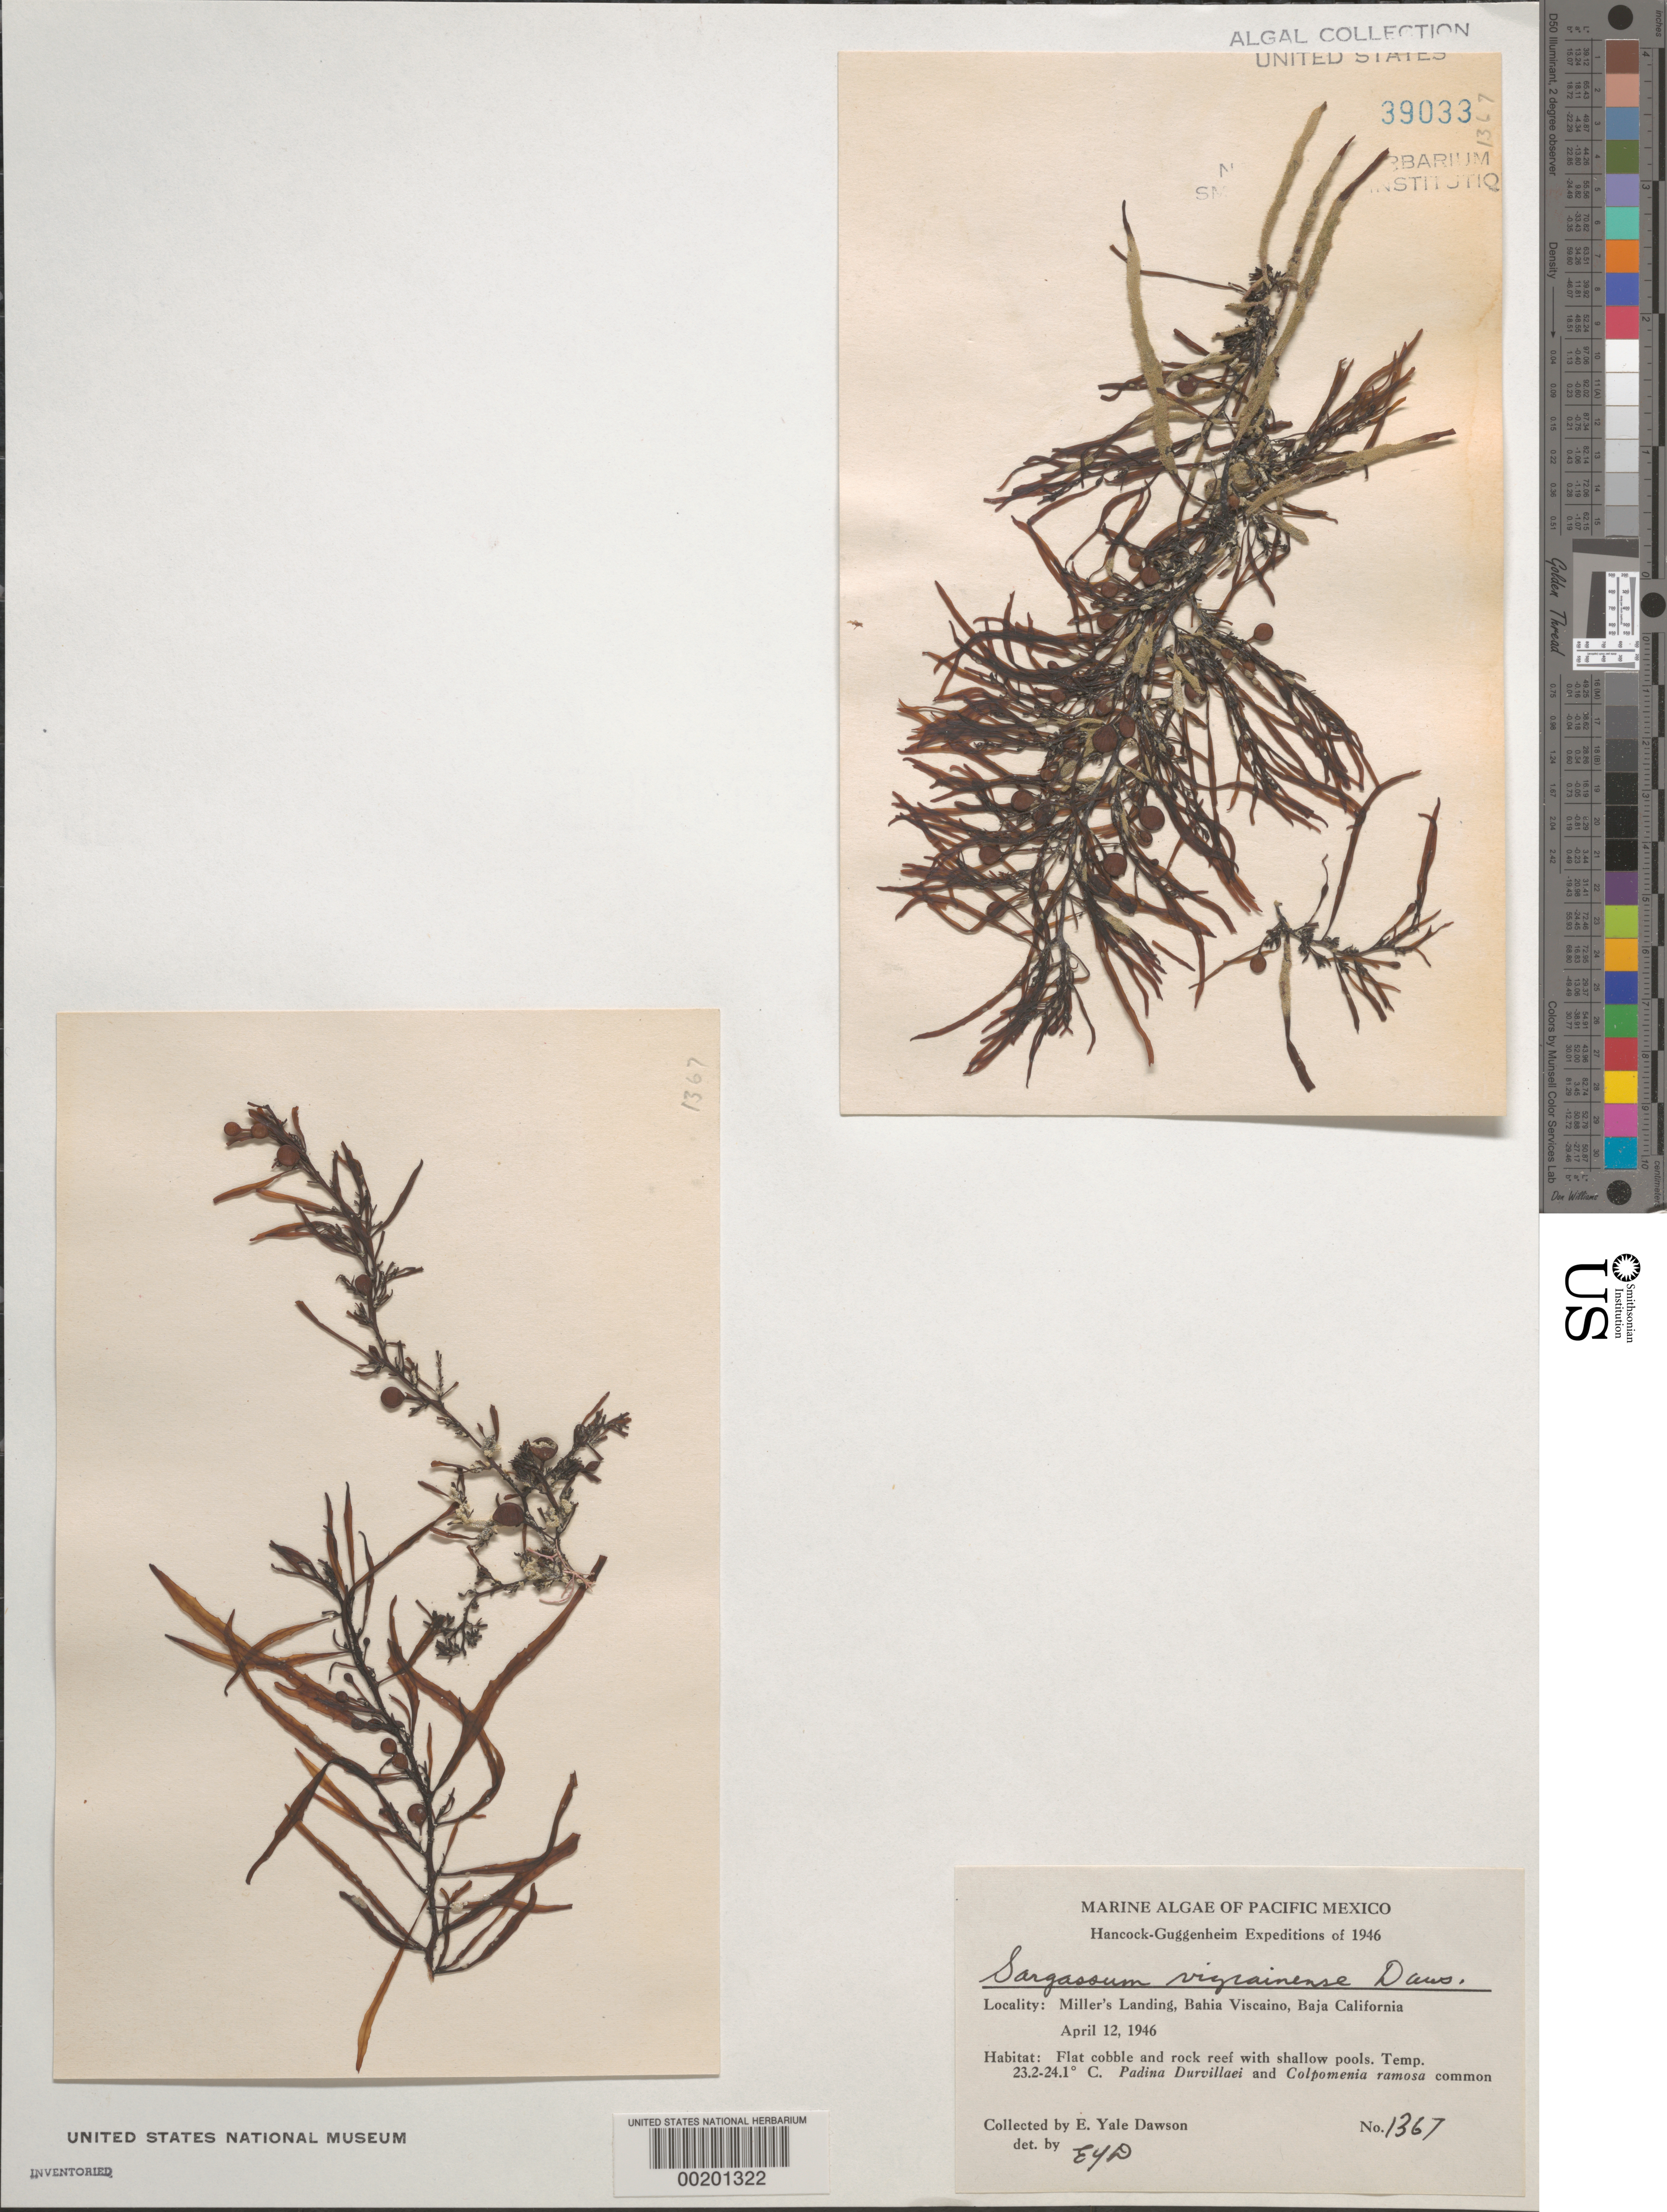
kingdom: Chromista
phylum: Ochrophyta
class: Phaeophyceae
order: Fucales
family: Sargassaceae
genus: Sargassum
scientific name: Sargassum vizcainense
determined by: Dawson, E. Y.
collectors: E. Y. Dawson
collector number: EYD 1367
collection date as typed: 12 Apr 1946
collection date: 1946-04-12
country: Mexico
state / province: Baja California Sur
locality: Miller's Landing, Bahia de Sebastian Vizcaino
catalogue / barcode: US 39033